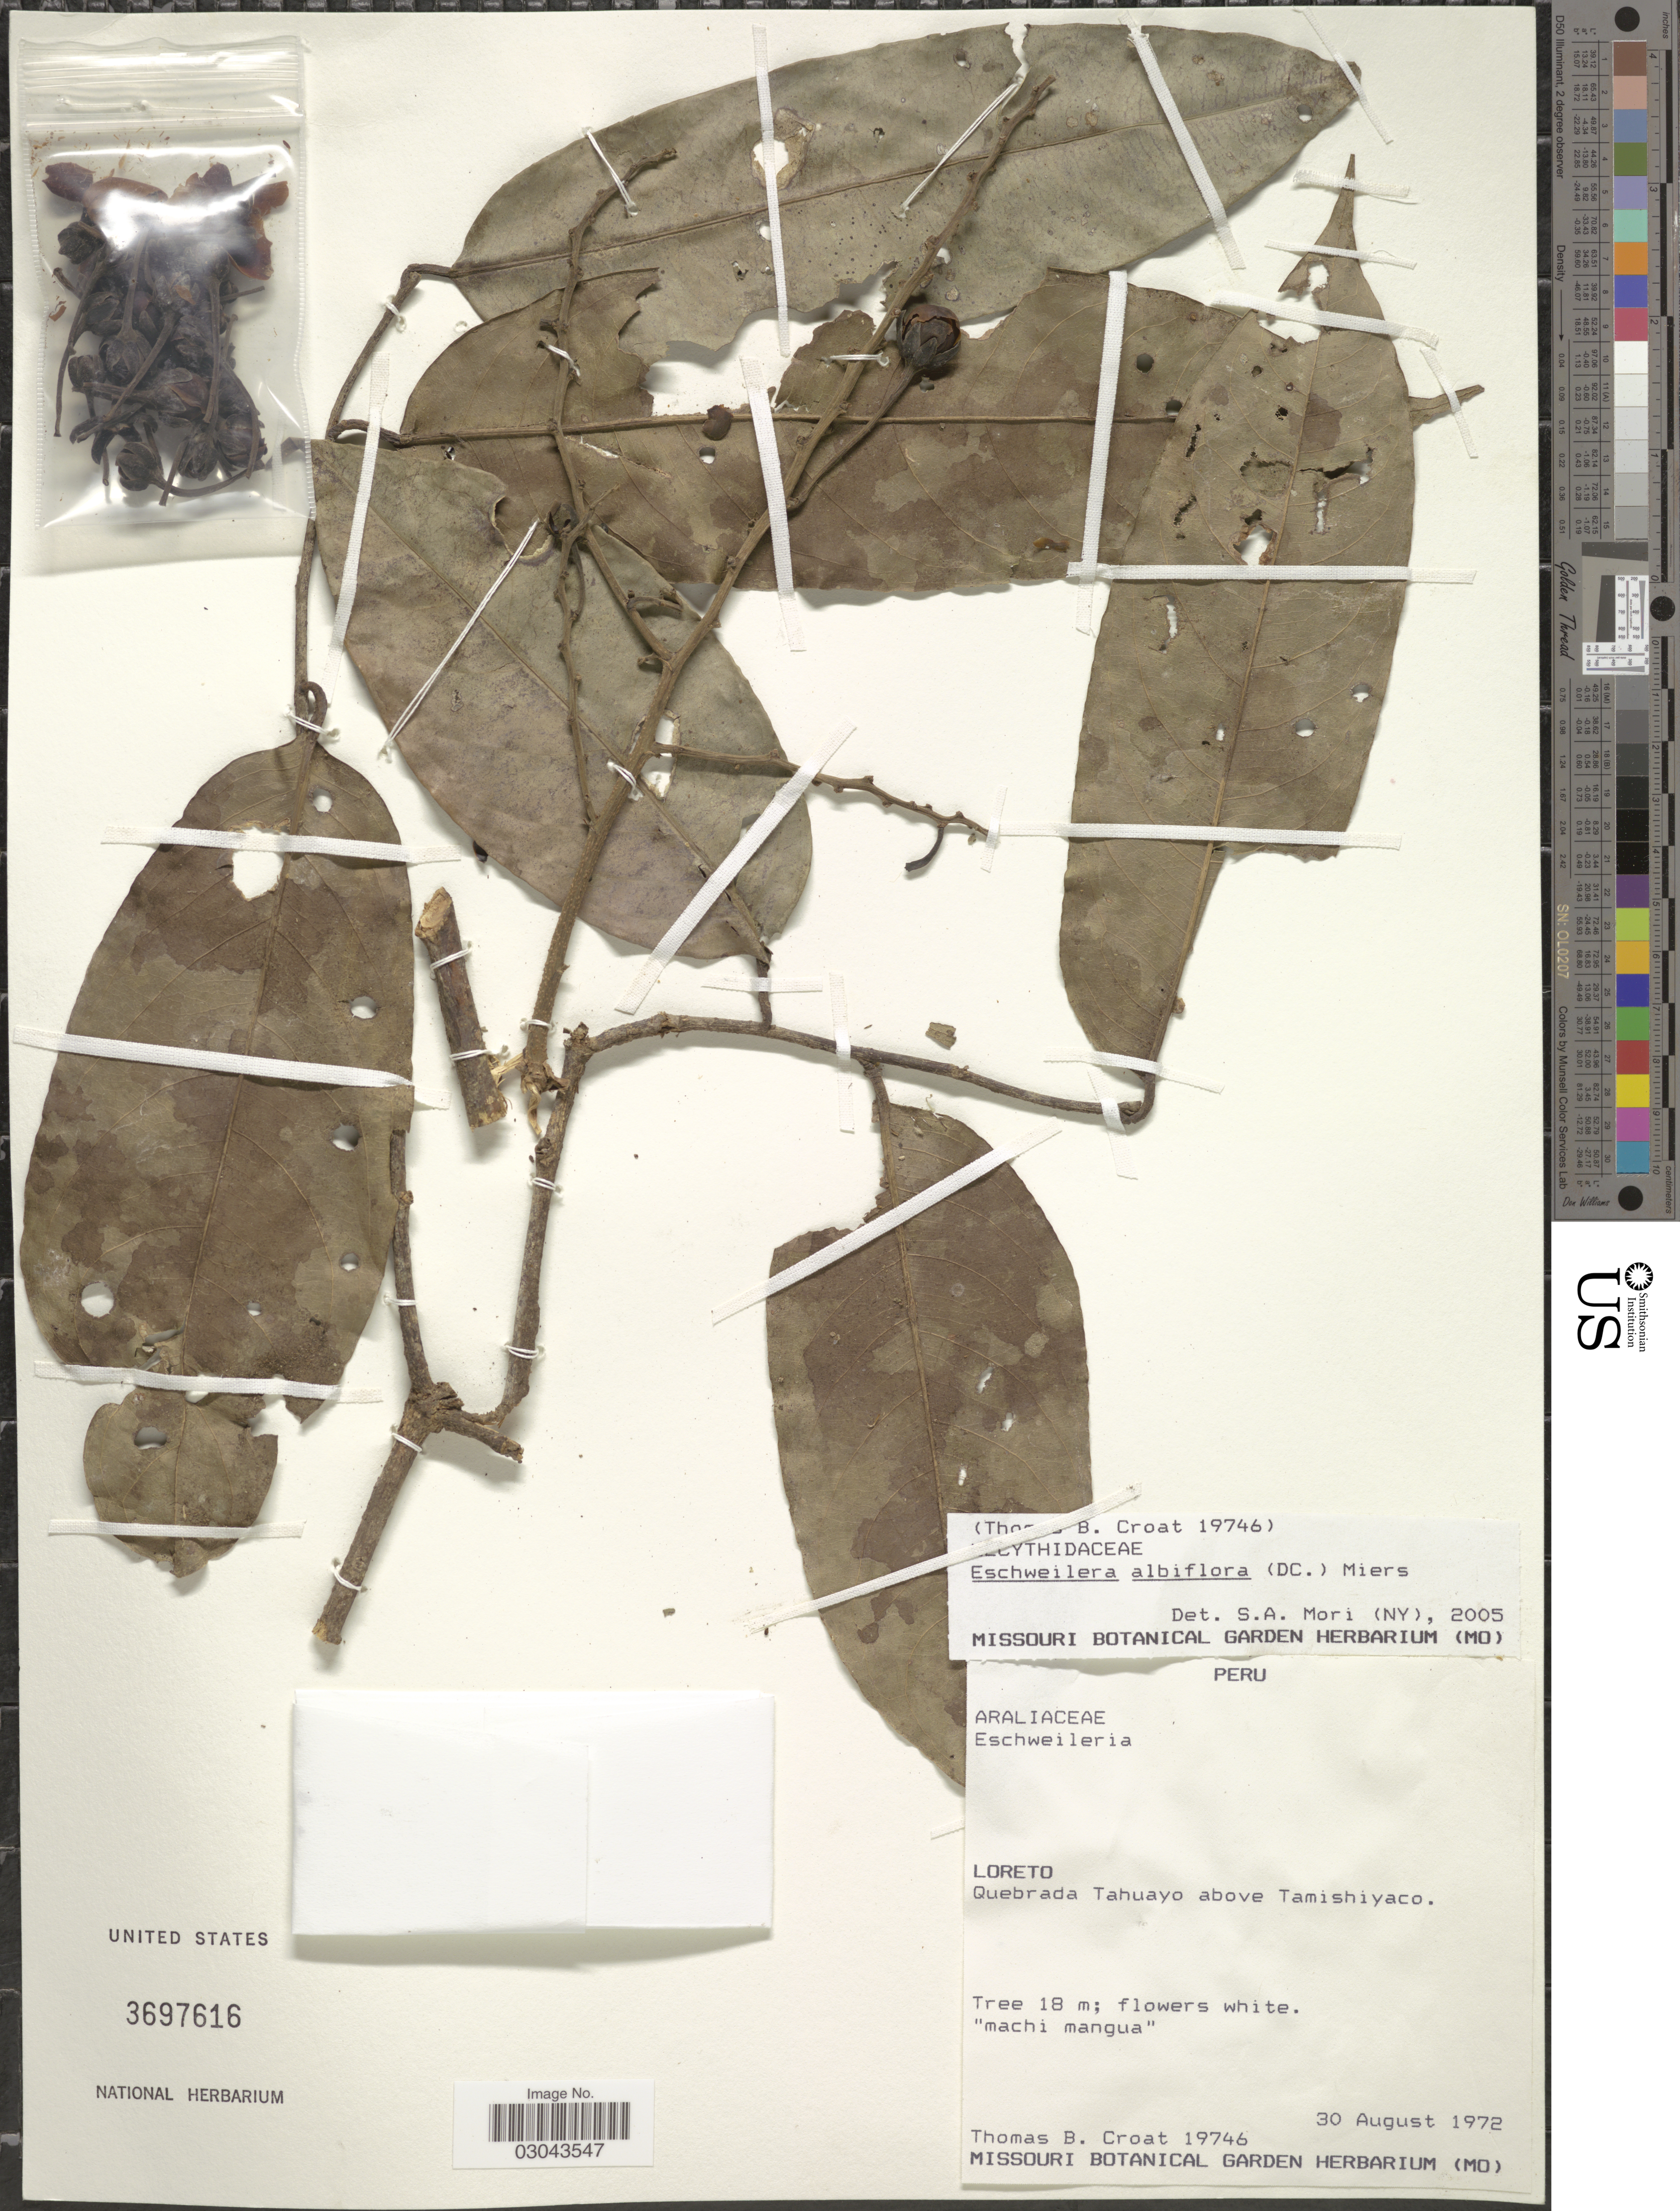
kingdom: Plantae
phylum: Tracheophyta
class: Magnoliopsida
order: Ericales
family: Lecythidaceae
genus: Eschweilera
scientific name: Eschweilera albiflora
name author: (DC.) Miers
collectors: T. B. Croat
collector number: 19746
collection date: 1972-08-30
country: Peru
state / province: Loreto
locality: Quebrada Tahuayo above Tamishiyaco.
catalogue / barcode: US 3697616